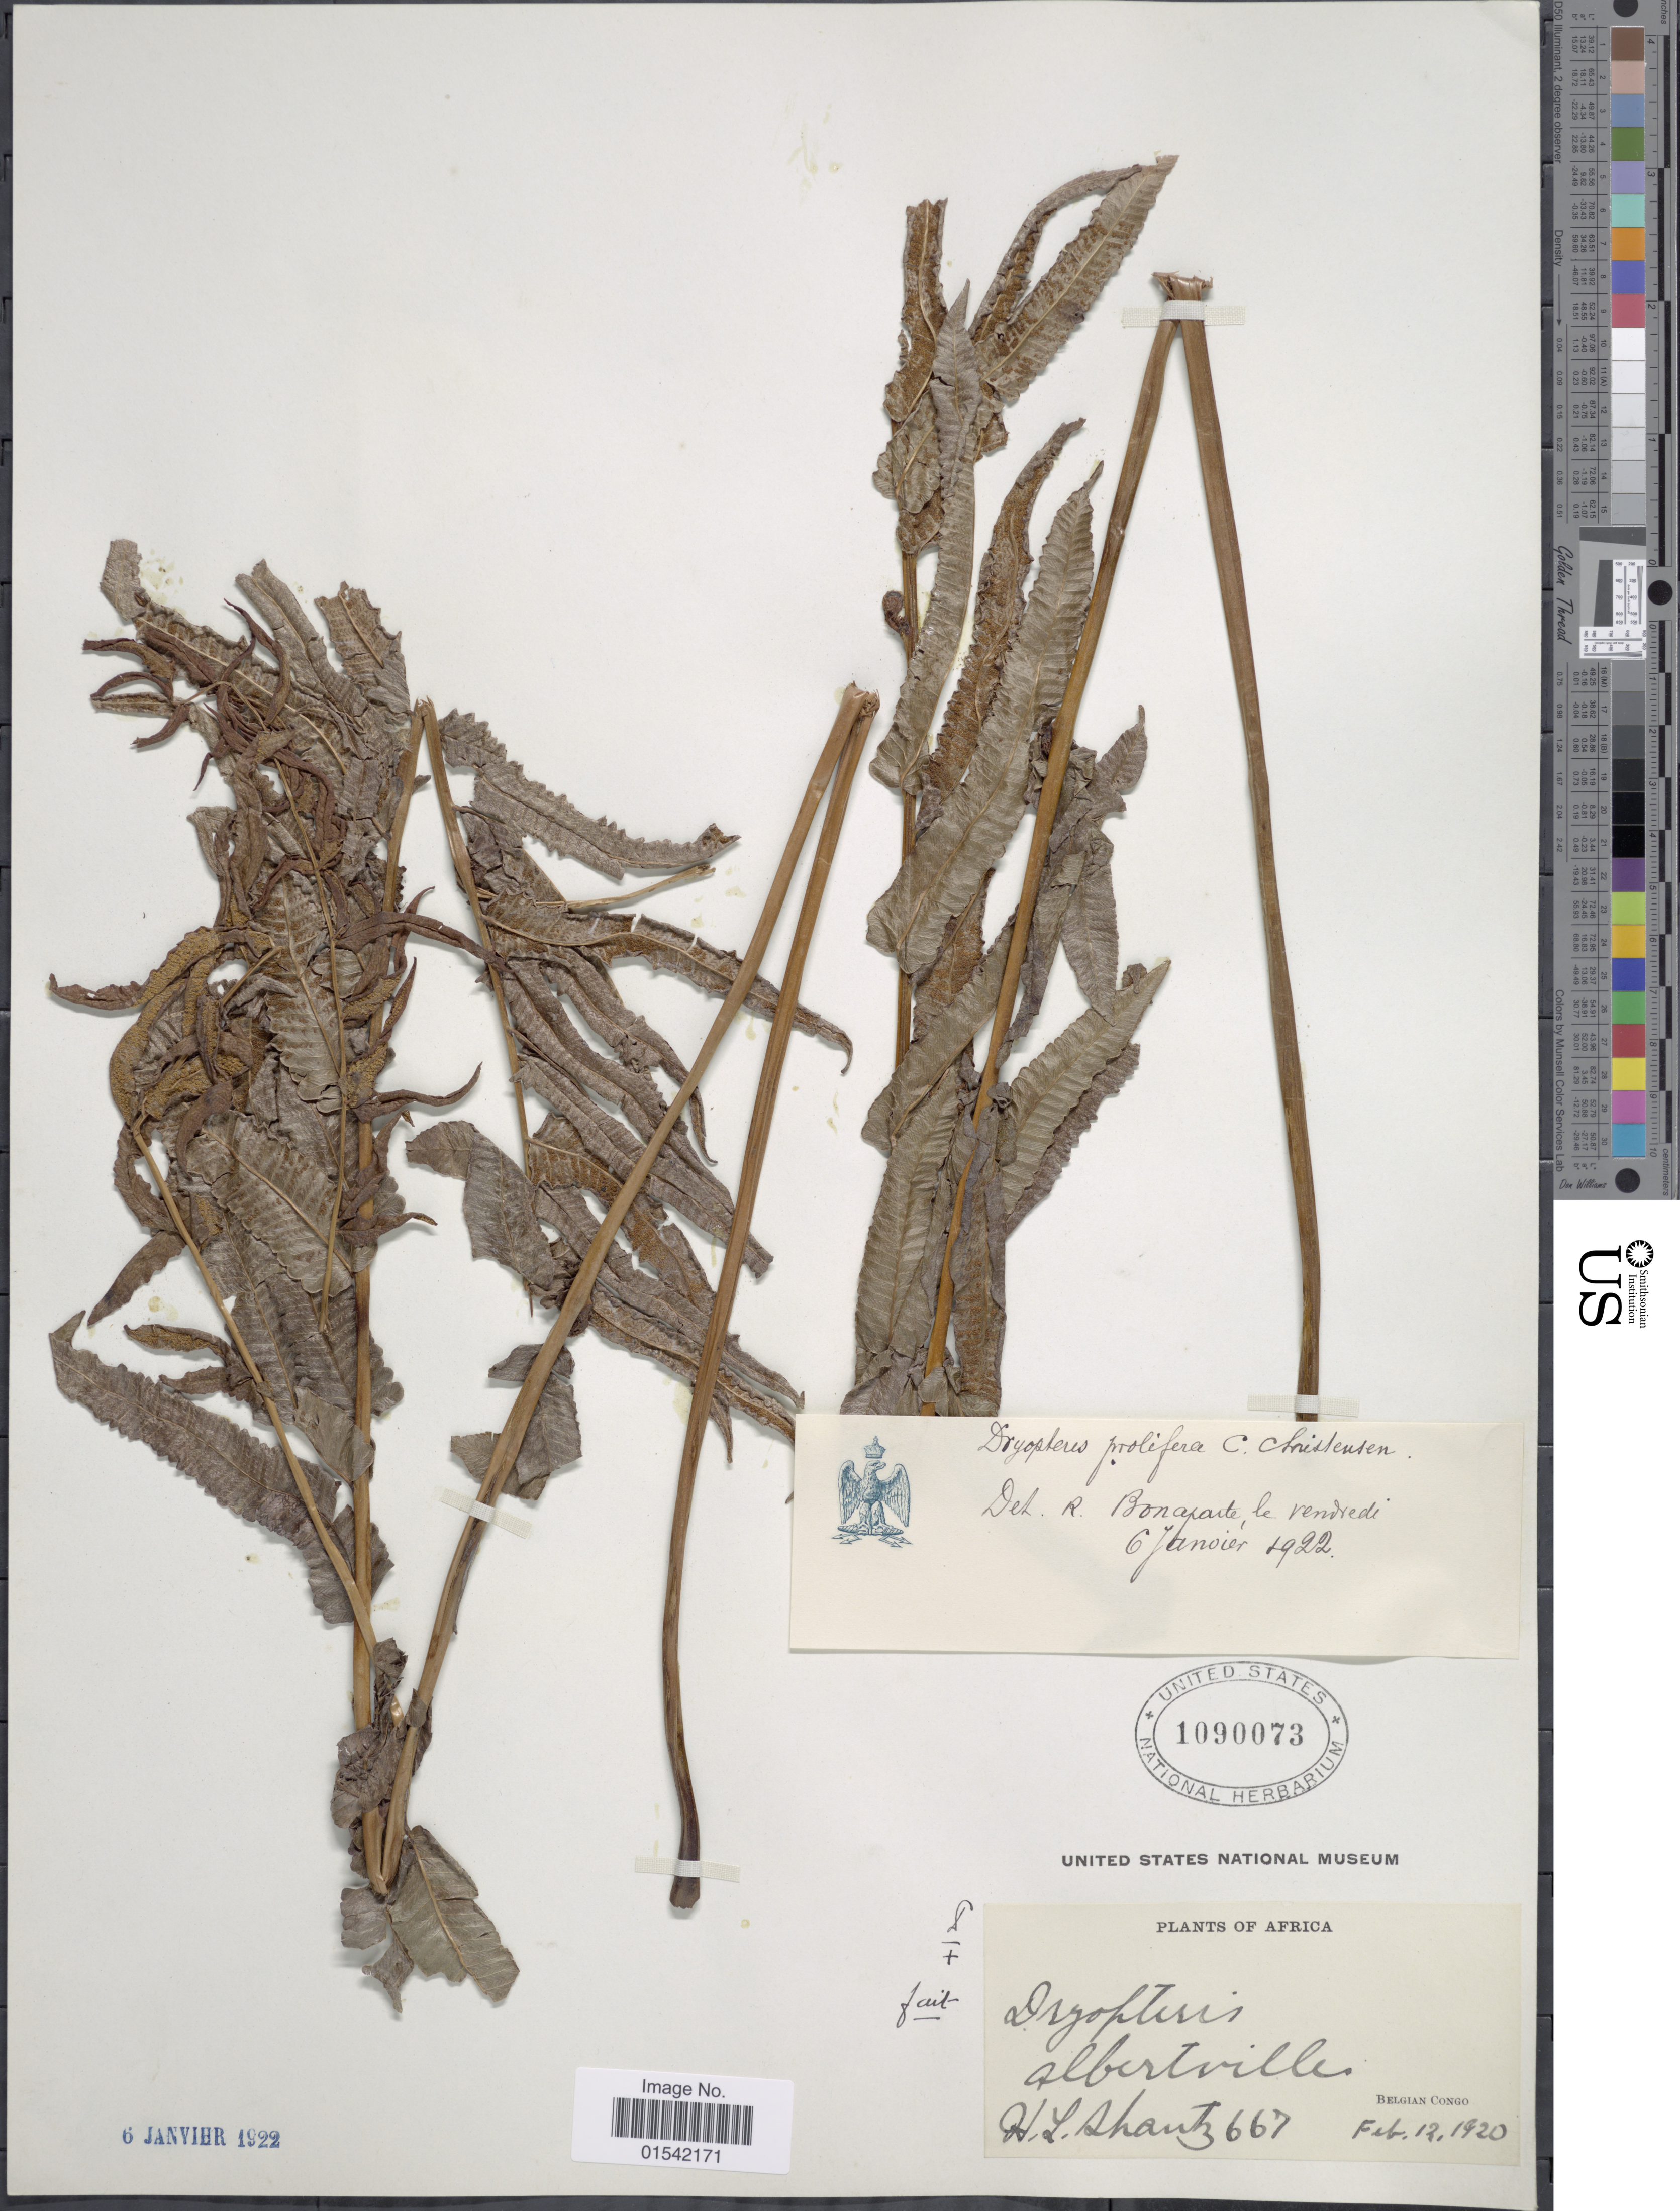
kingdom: Plantae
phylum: Tracheophyta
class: Polypodiopsida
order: Polypodiales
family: Thelypteridaceae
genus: Ampelopteris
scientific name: Ampelopteris prolifera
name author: (Retz.) Copel.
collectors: H. Shautz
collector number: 667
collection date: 1920-02-12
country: Congo, Democratic Republic of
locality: Africa, Belgian Congo, Albertville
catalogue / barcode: US 1090073